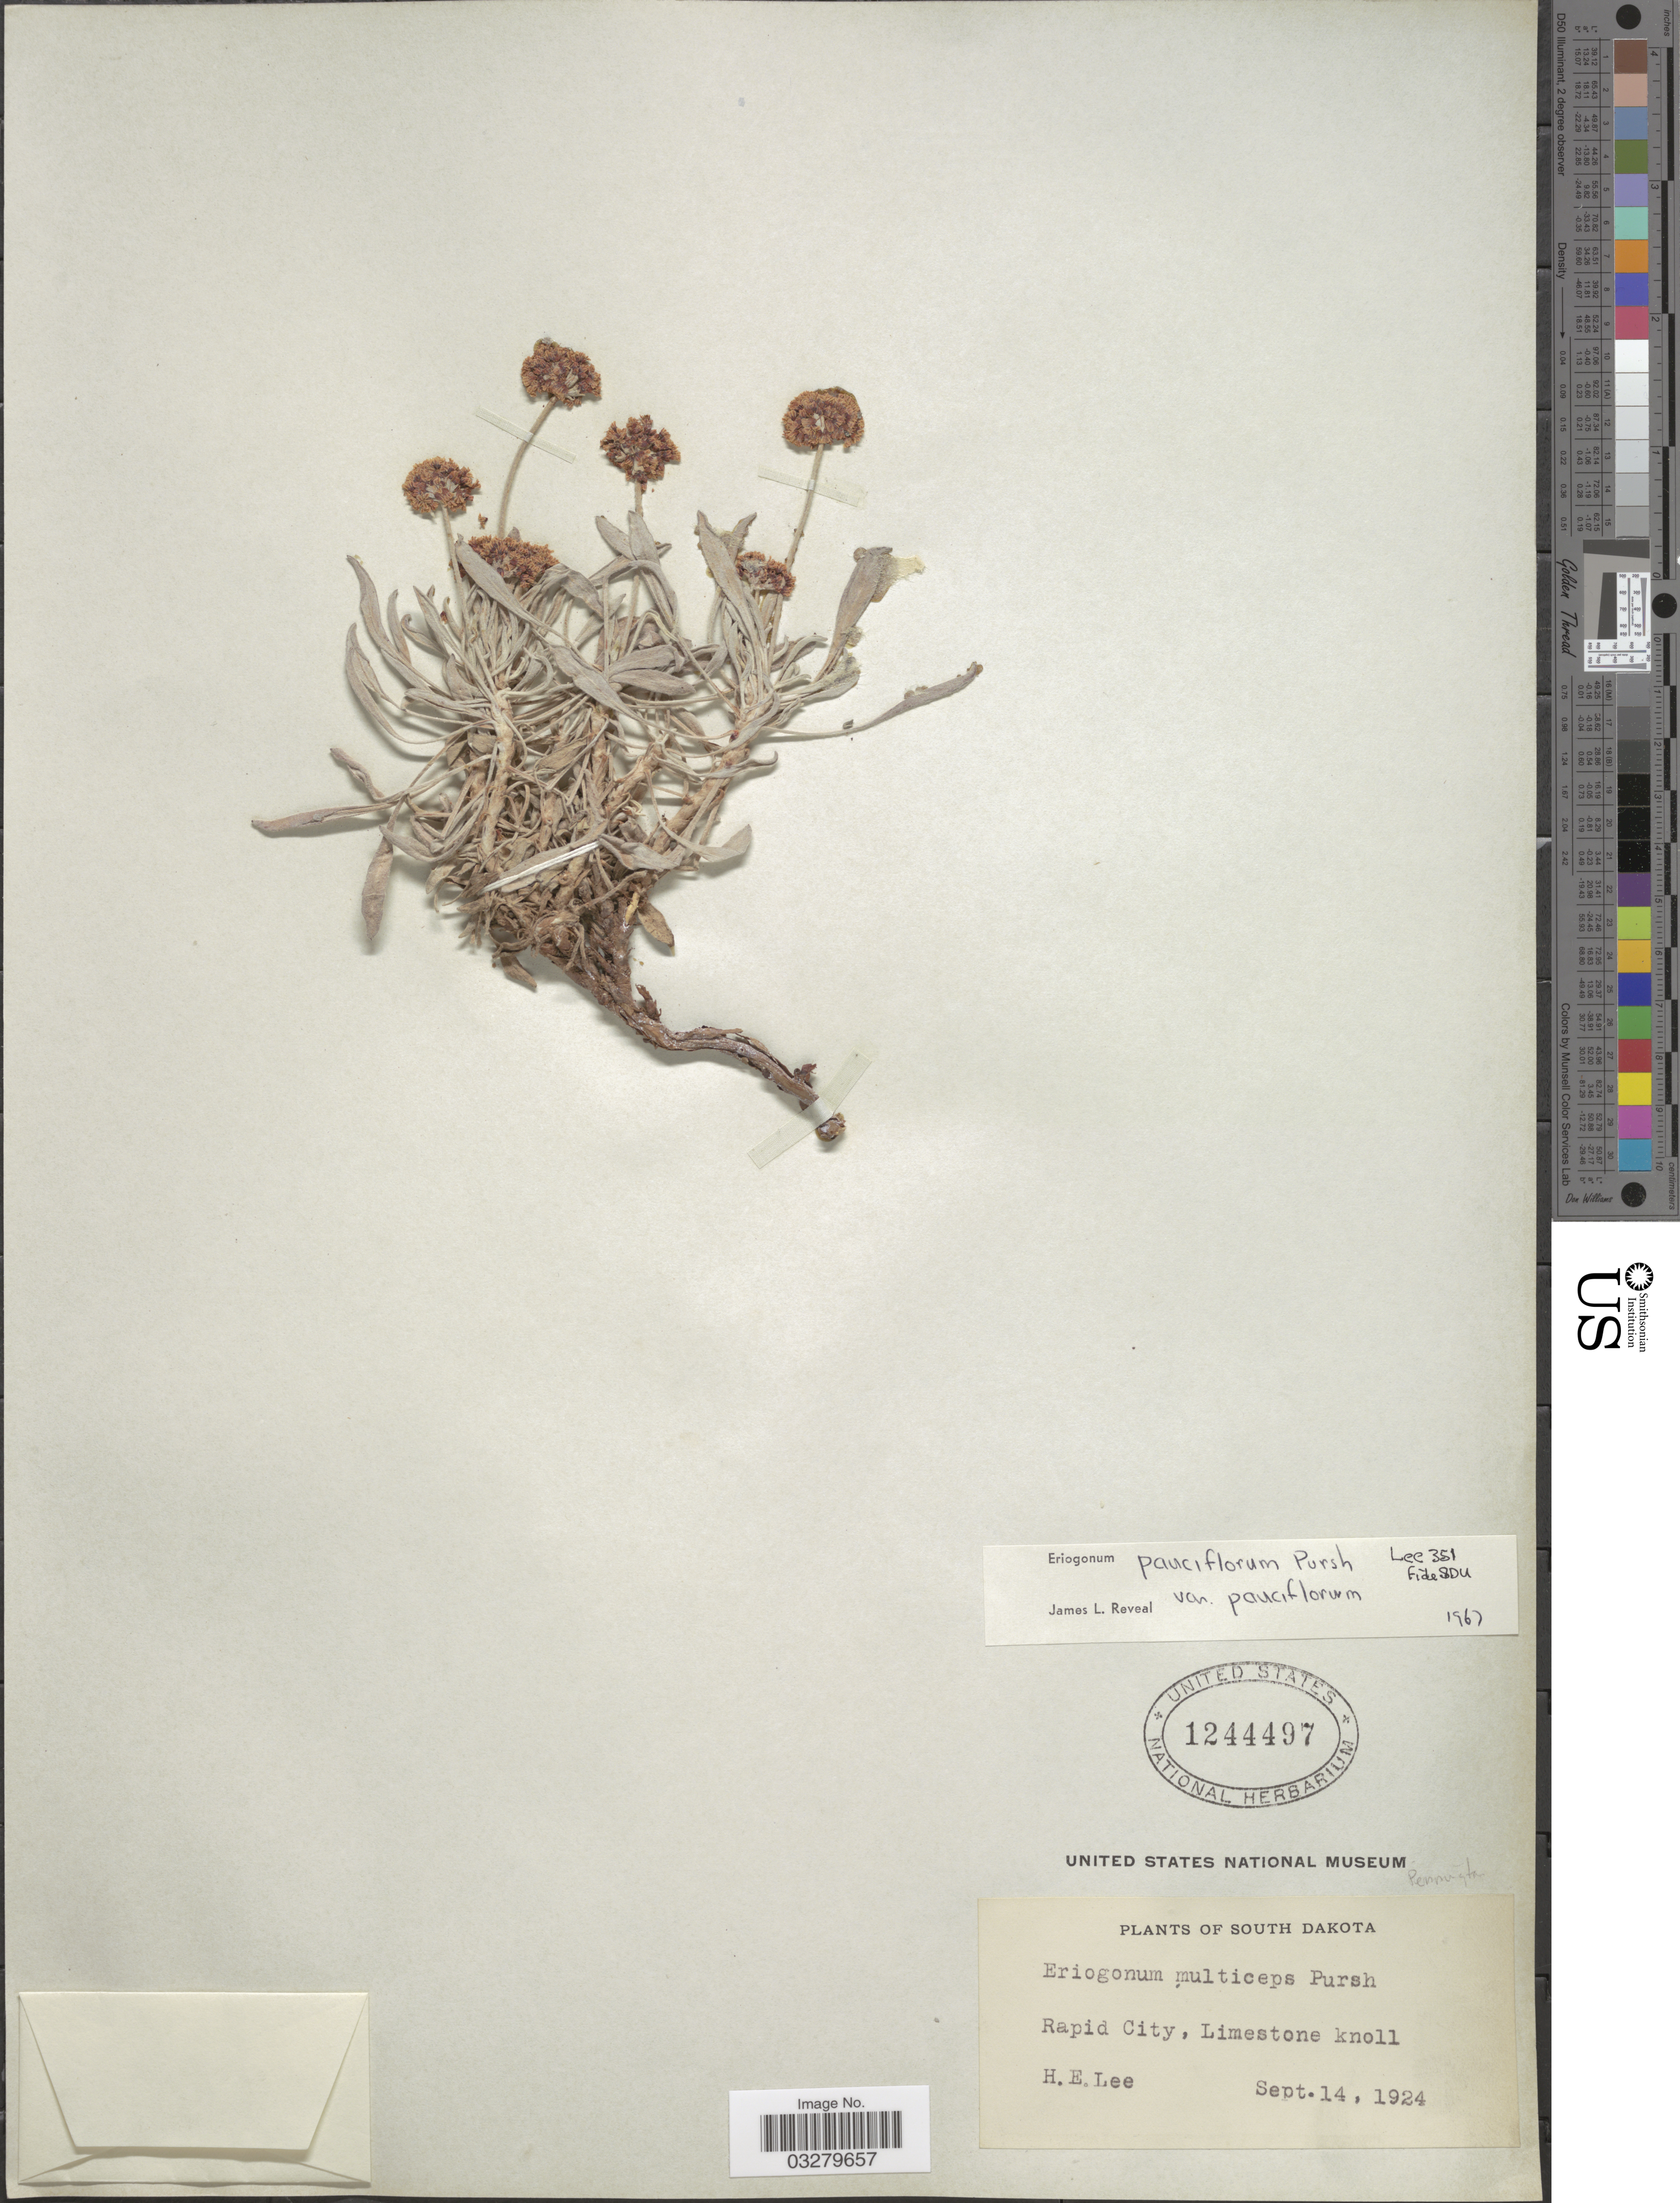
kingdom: Plantae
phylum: Tracheophyta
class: Magnoliopsida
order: Caryophyllales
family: Polygonaceae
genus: Eriogonum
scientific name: Eriogonum pauciflorum var. pauciflorum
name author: Pursh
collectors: H. Lee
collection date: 1924-09-14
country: United States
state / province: South Dakota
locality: Rapid City, Limestone knoll.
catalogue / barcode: US 1244497